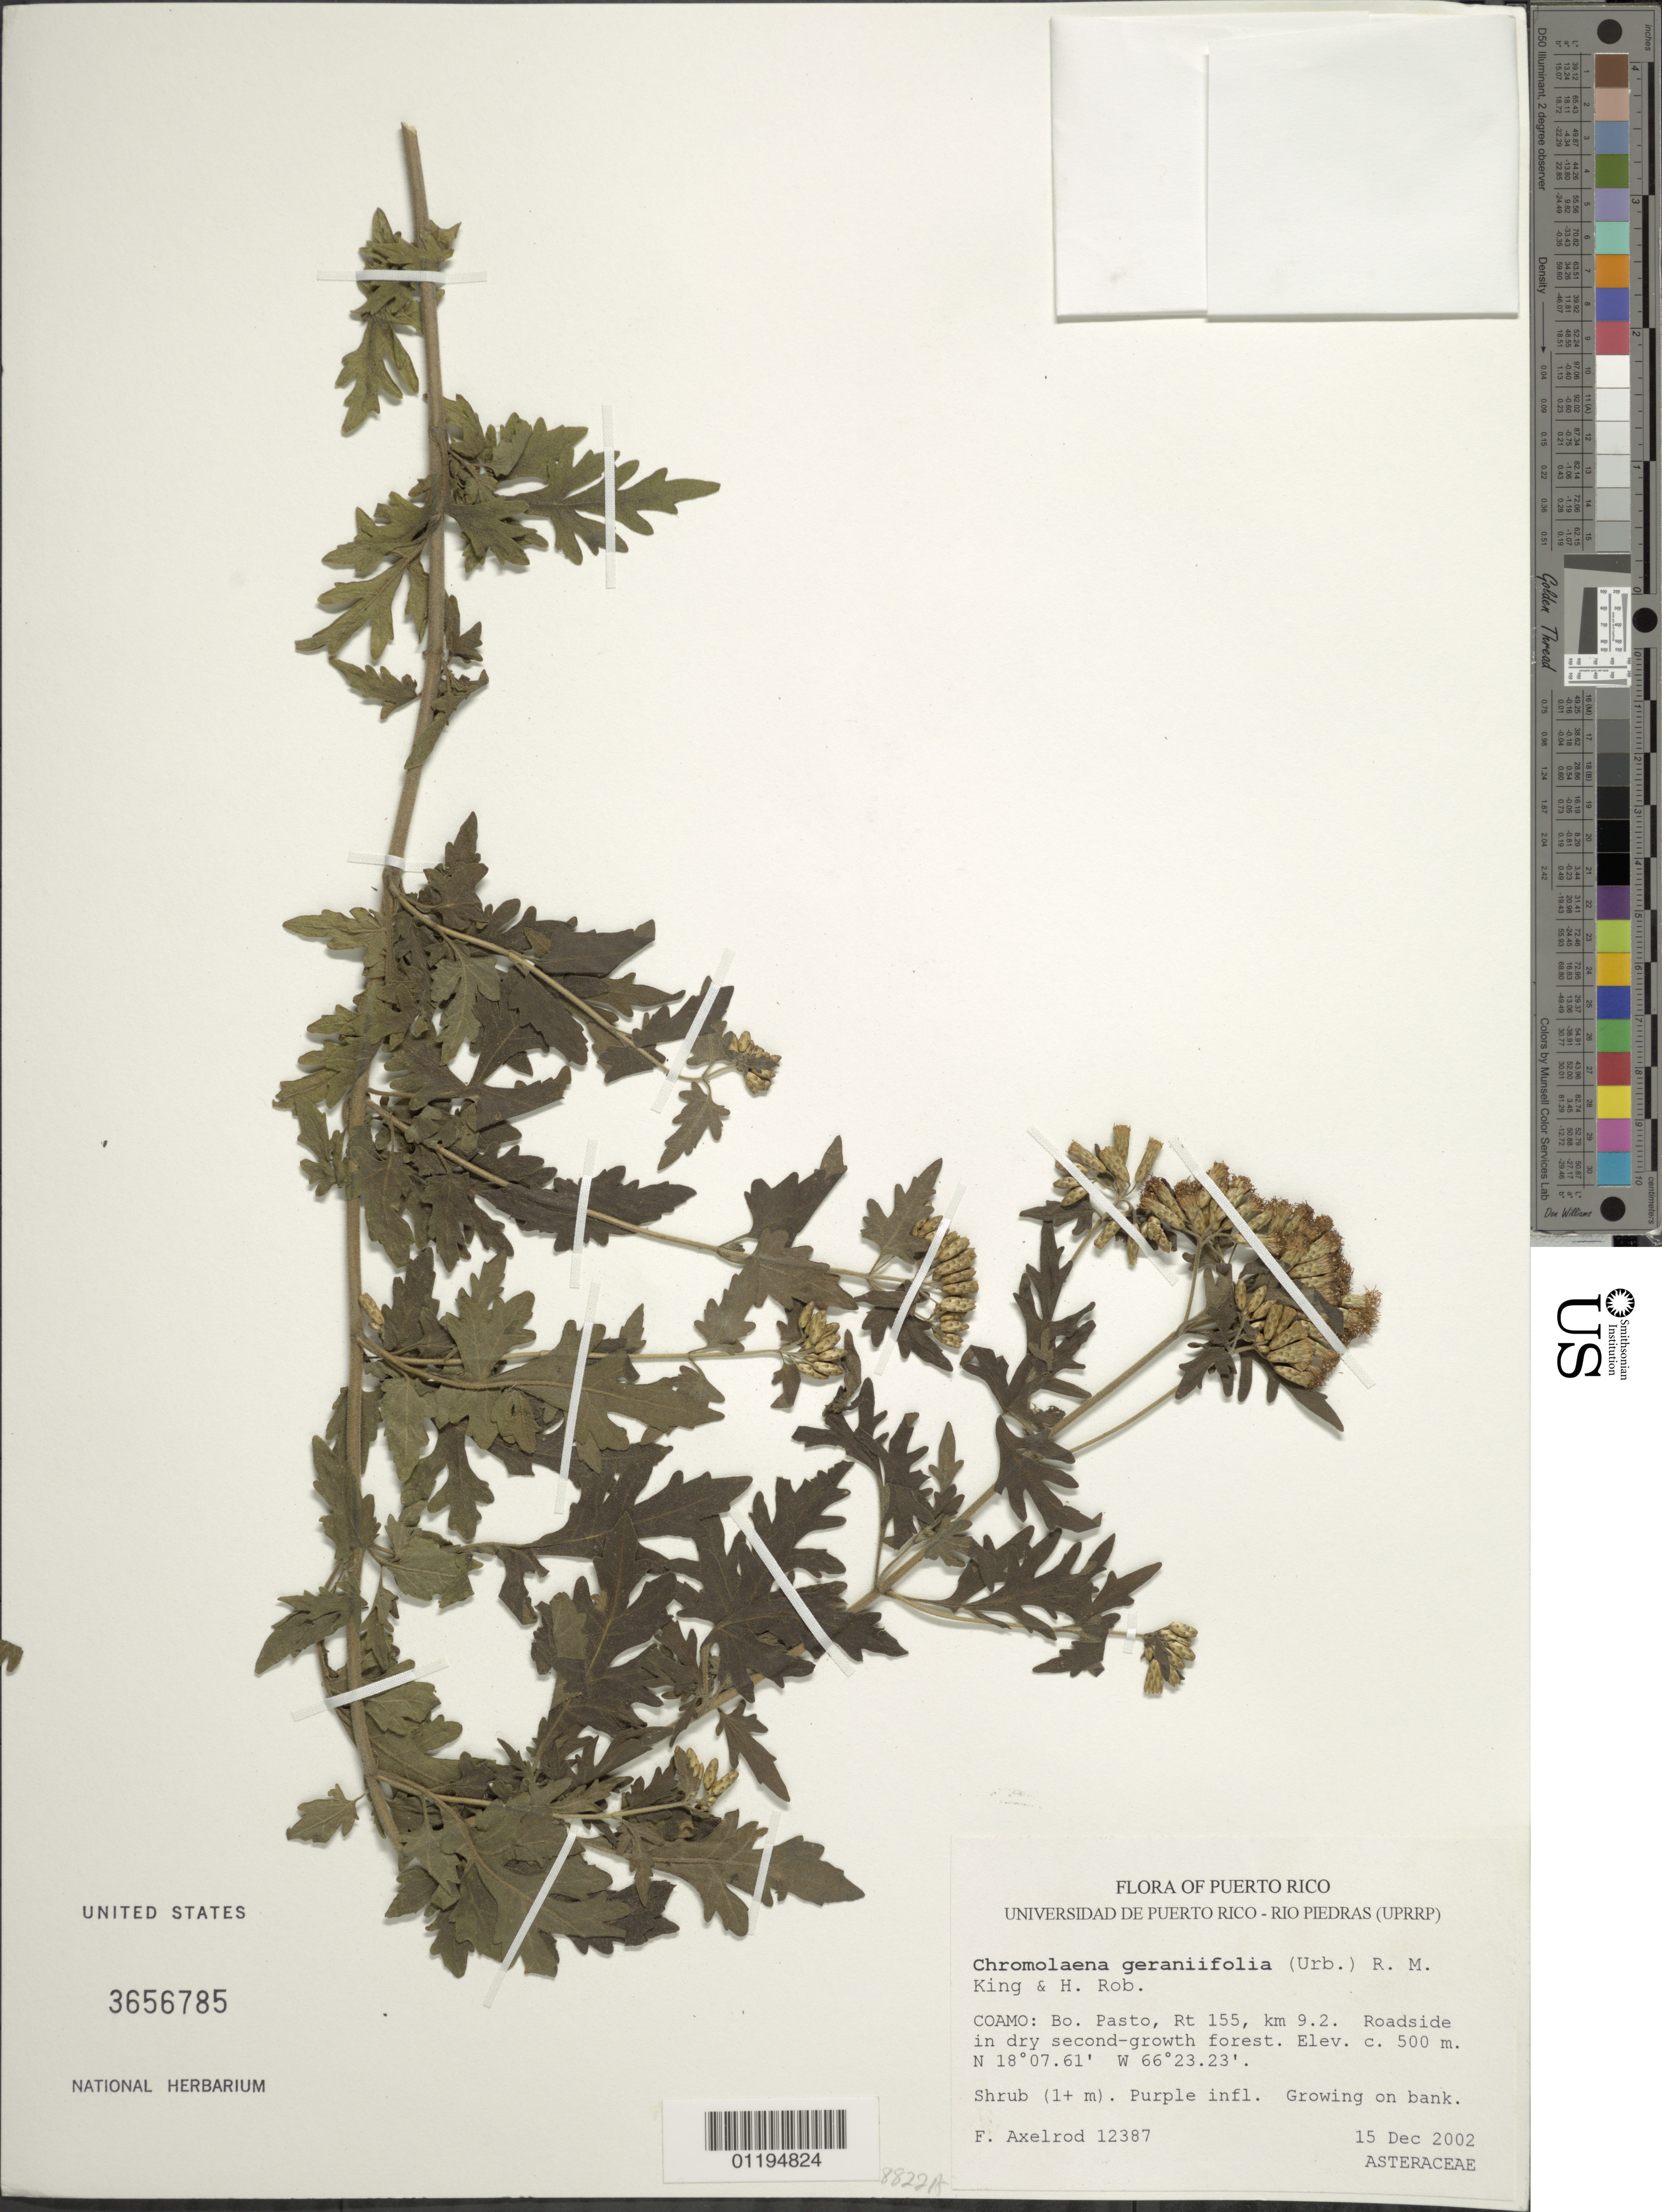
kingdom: Plantae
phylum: Tracheophyta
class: Magnoliopsida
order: Asterales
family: Asteraceae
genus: Chromolaena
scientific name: Chromolaena geranifolia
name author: (Urb.) R.M. King & H. Rob.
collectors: F. S. Axelrod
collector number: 12387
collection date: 2002-12-15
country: Puerto Rico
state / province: Coamo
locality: Rt. 155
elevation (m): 500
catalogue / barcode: US 3656785